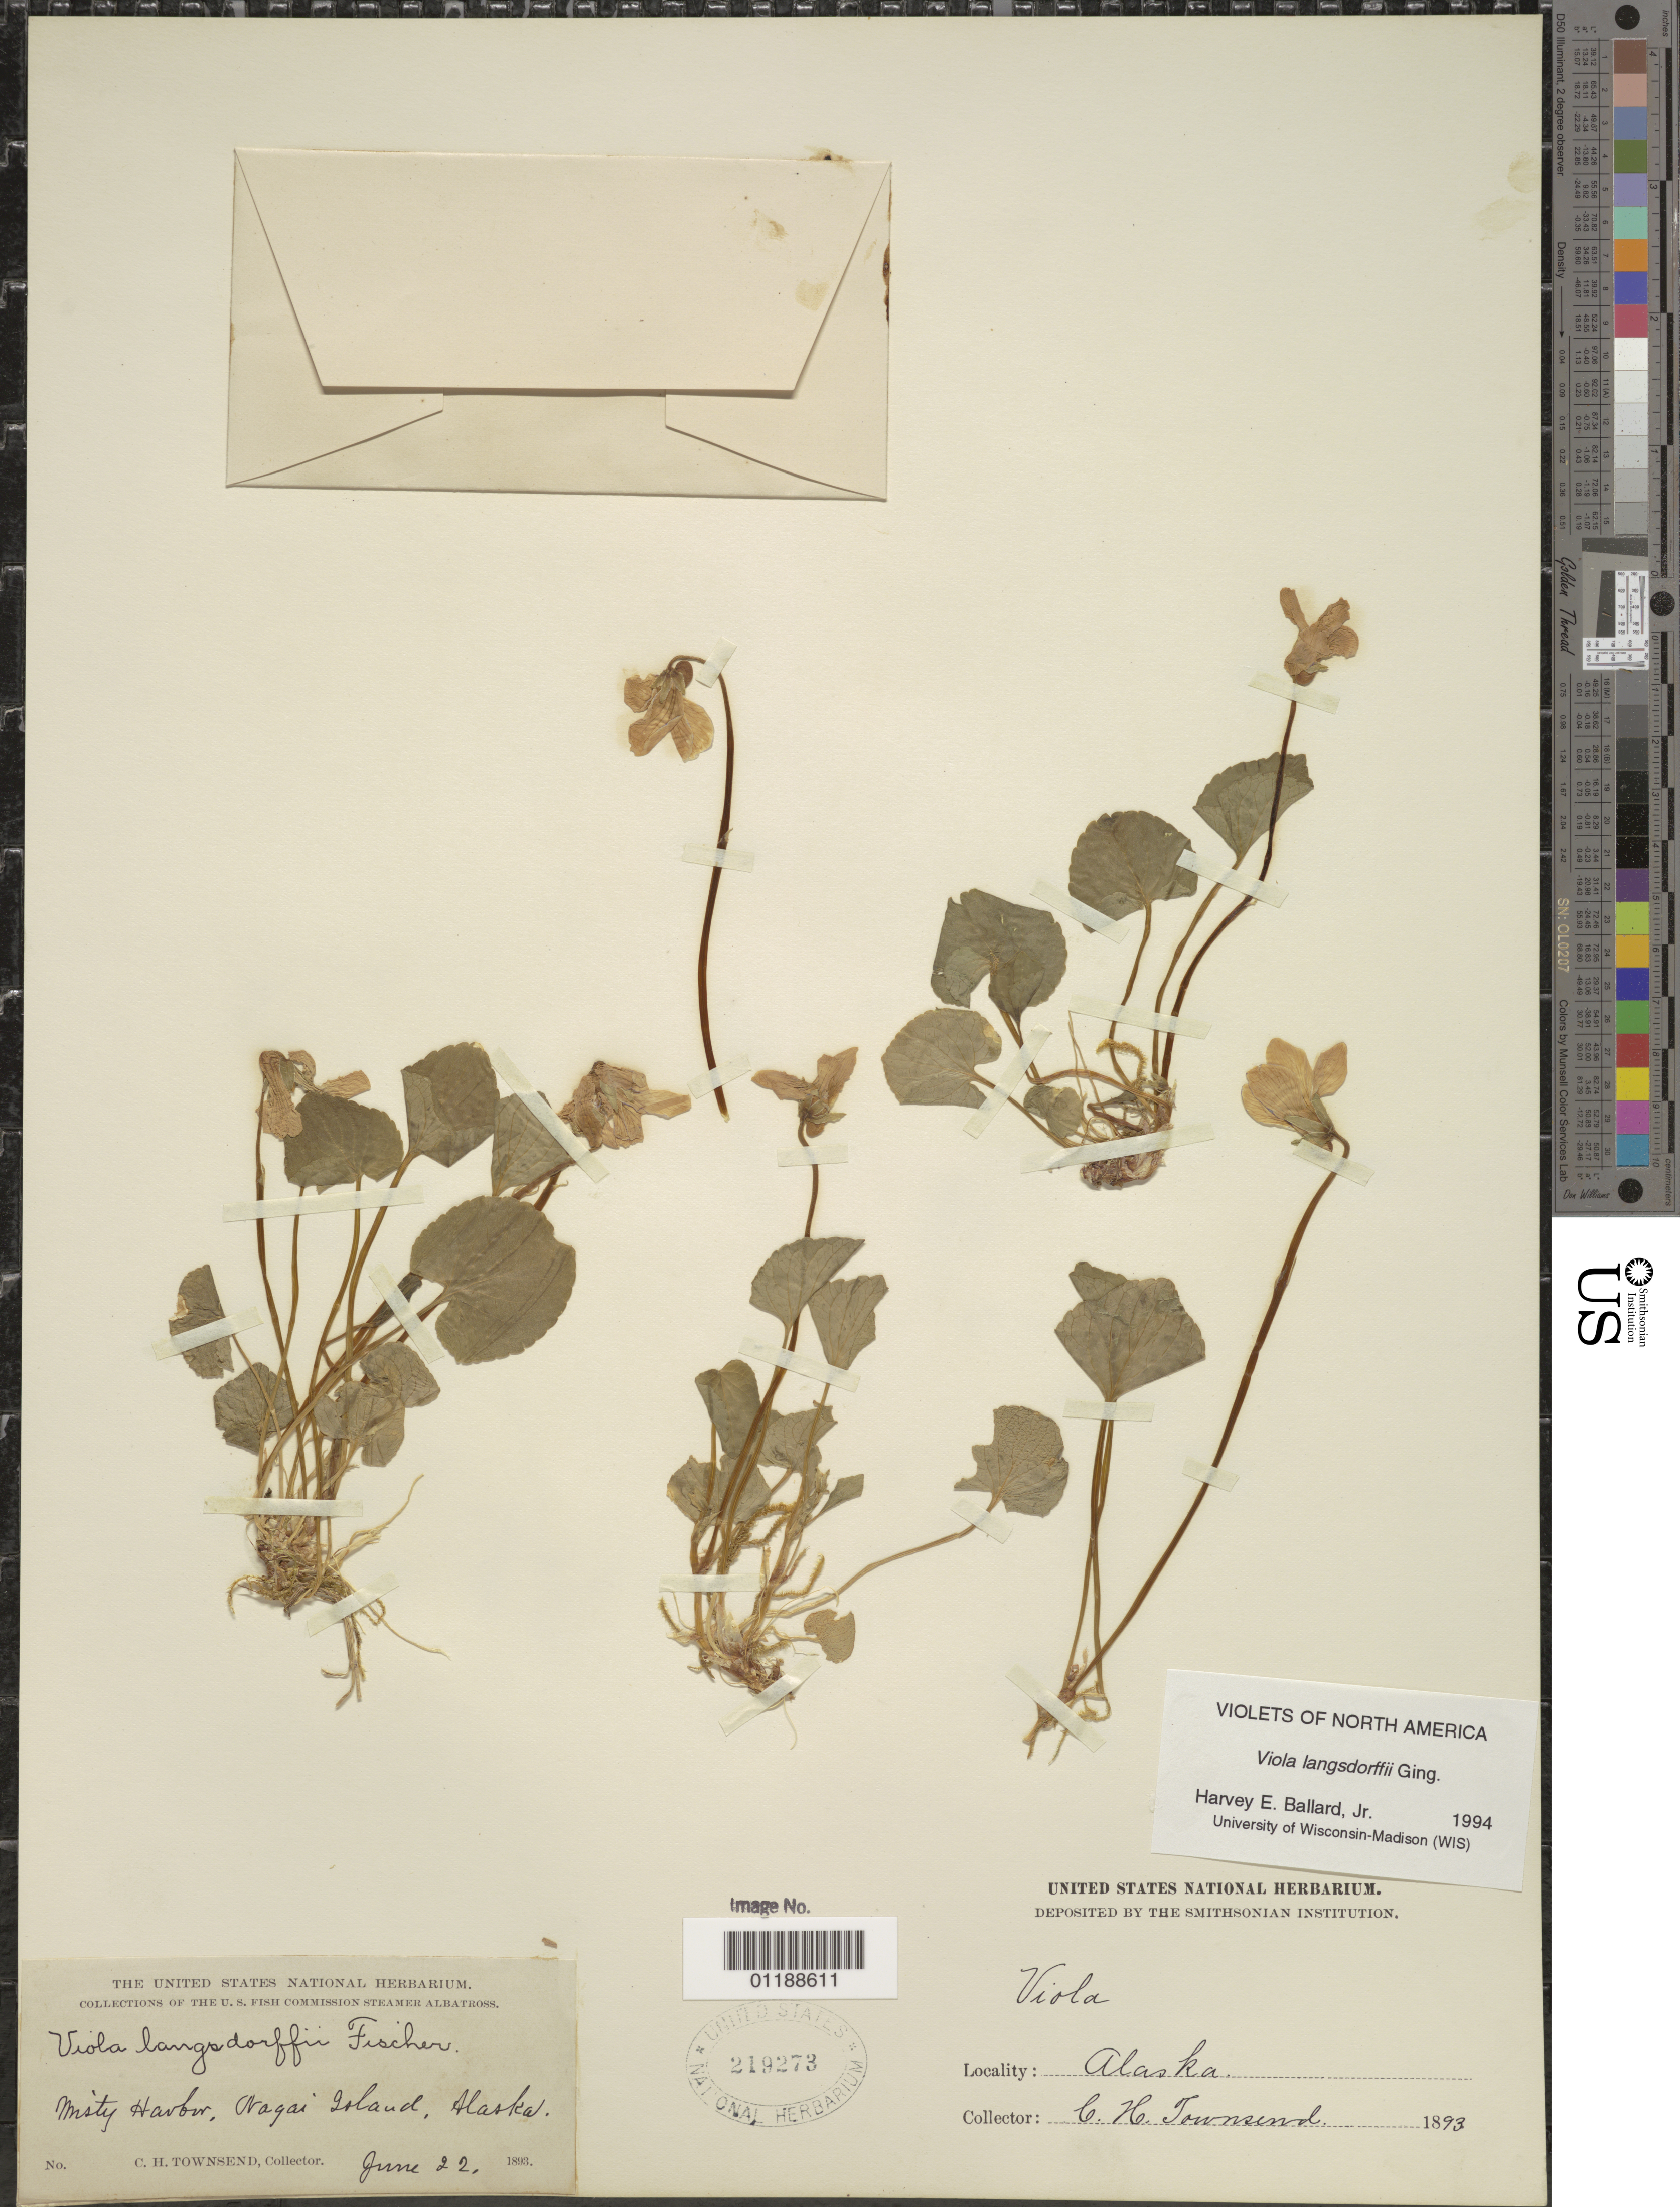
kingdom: Plantae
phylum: Tracheophyta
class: Magnoliopsida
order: Malpighiales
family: Violaceae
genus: Viola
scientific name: Viola langsdorffii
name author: Fisch. ex Ging.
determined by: Ballard, Harvey E.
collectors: C. H. Townsend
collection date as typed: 22 Jun 1893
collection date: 1893-06-22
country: United States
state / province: Alaska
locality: Misty Harbor, Nagai Island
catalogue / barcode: US 219273